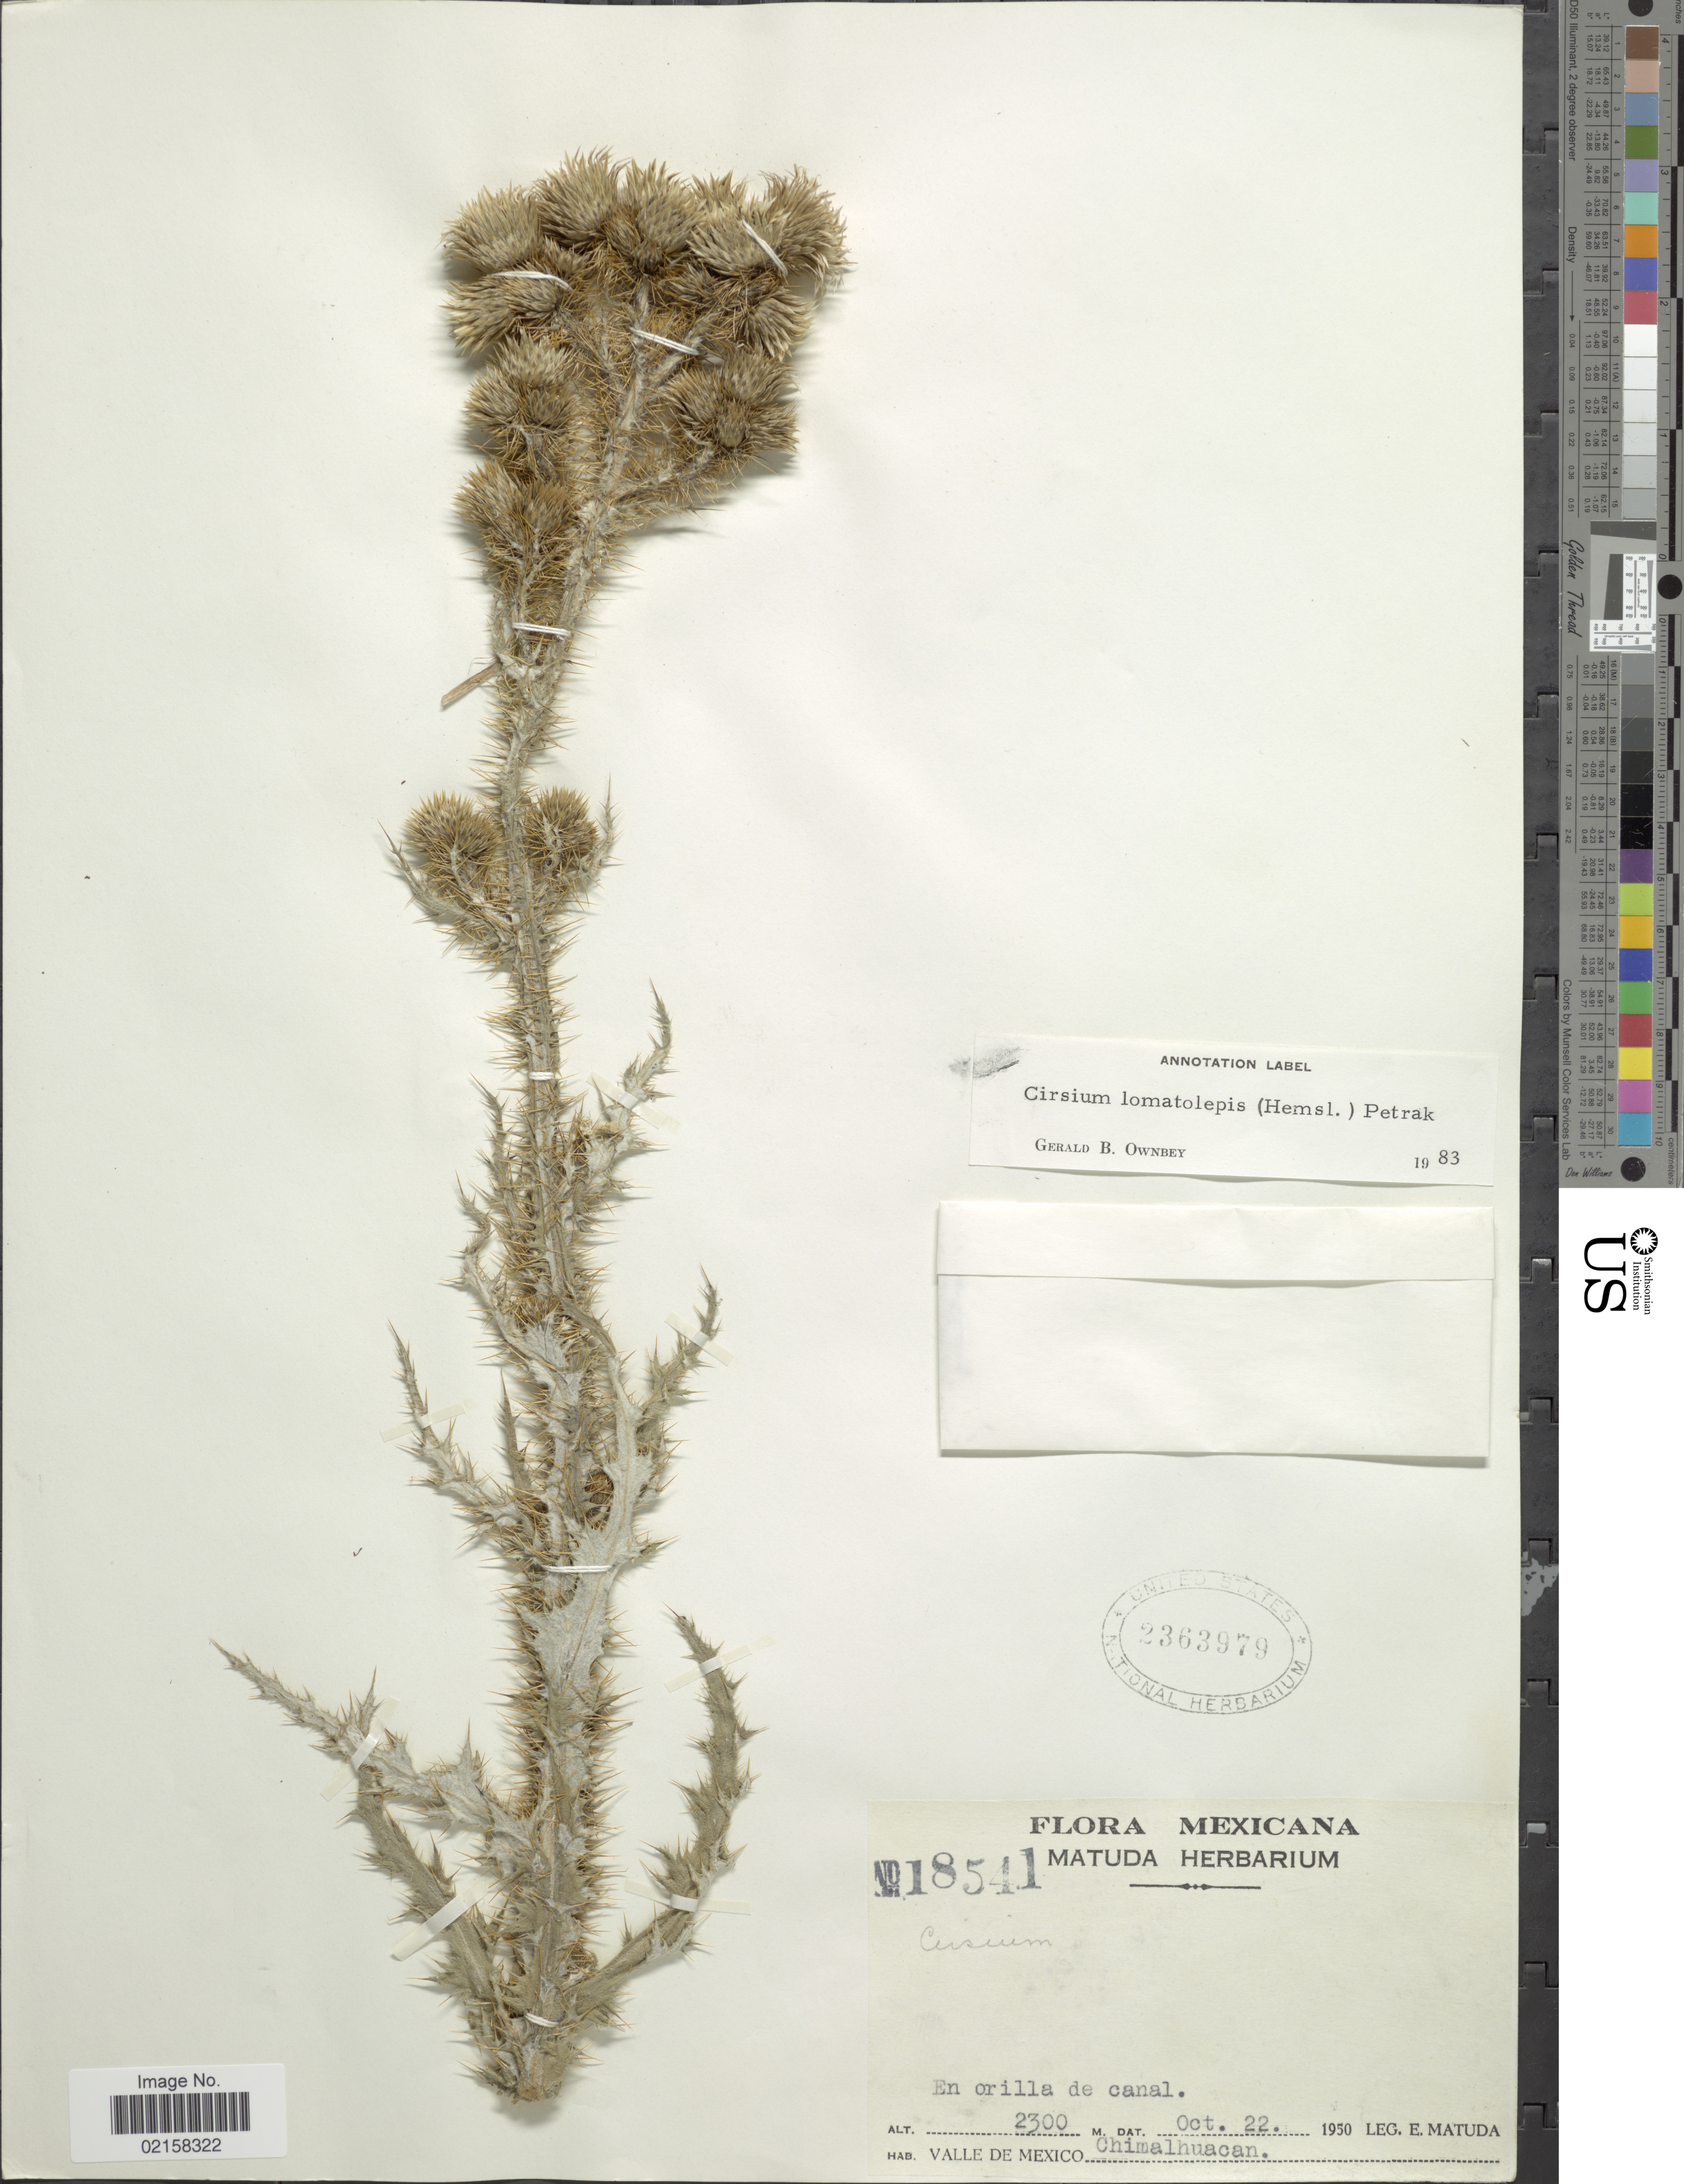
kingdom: Plantae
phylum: Tracheophyta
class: Magnoliopsida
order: Asterales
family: Asteraceae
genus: Cirsium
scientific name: Cirsium lomatolepis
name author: (Hemsl.) Petr.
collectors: E. Matuda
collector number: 18541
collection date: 1950-10-22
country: Mexico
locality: Valle de Mexico, Chimalhuacan.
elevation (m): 300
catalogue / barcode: US 2363979